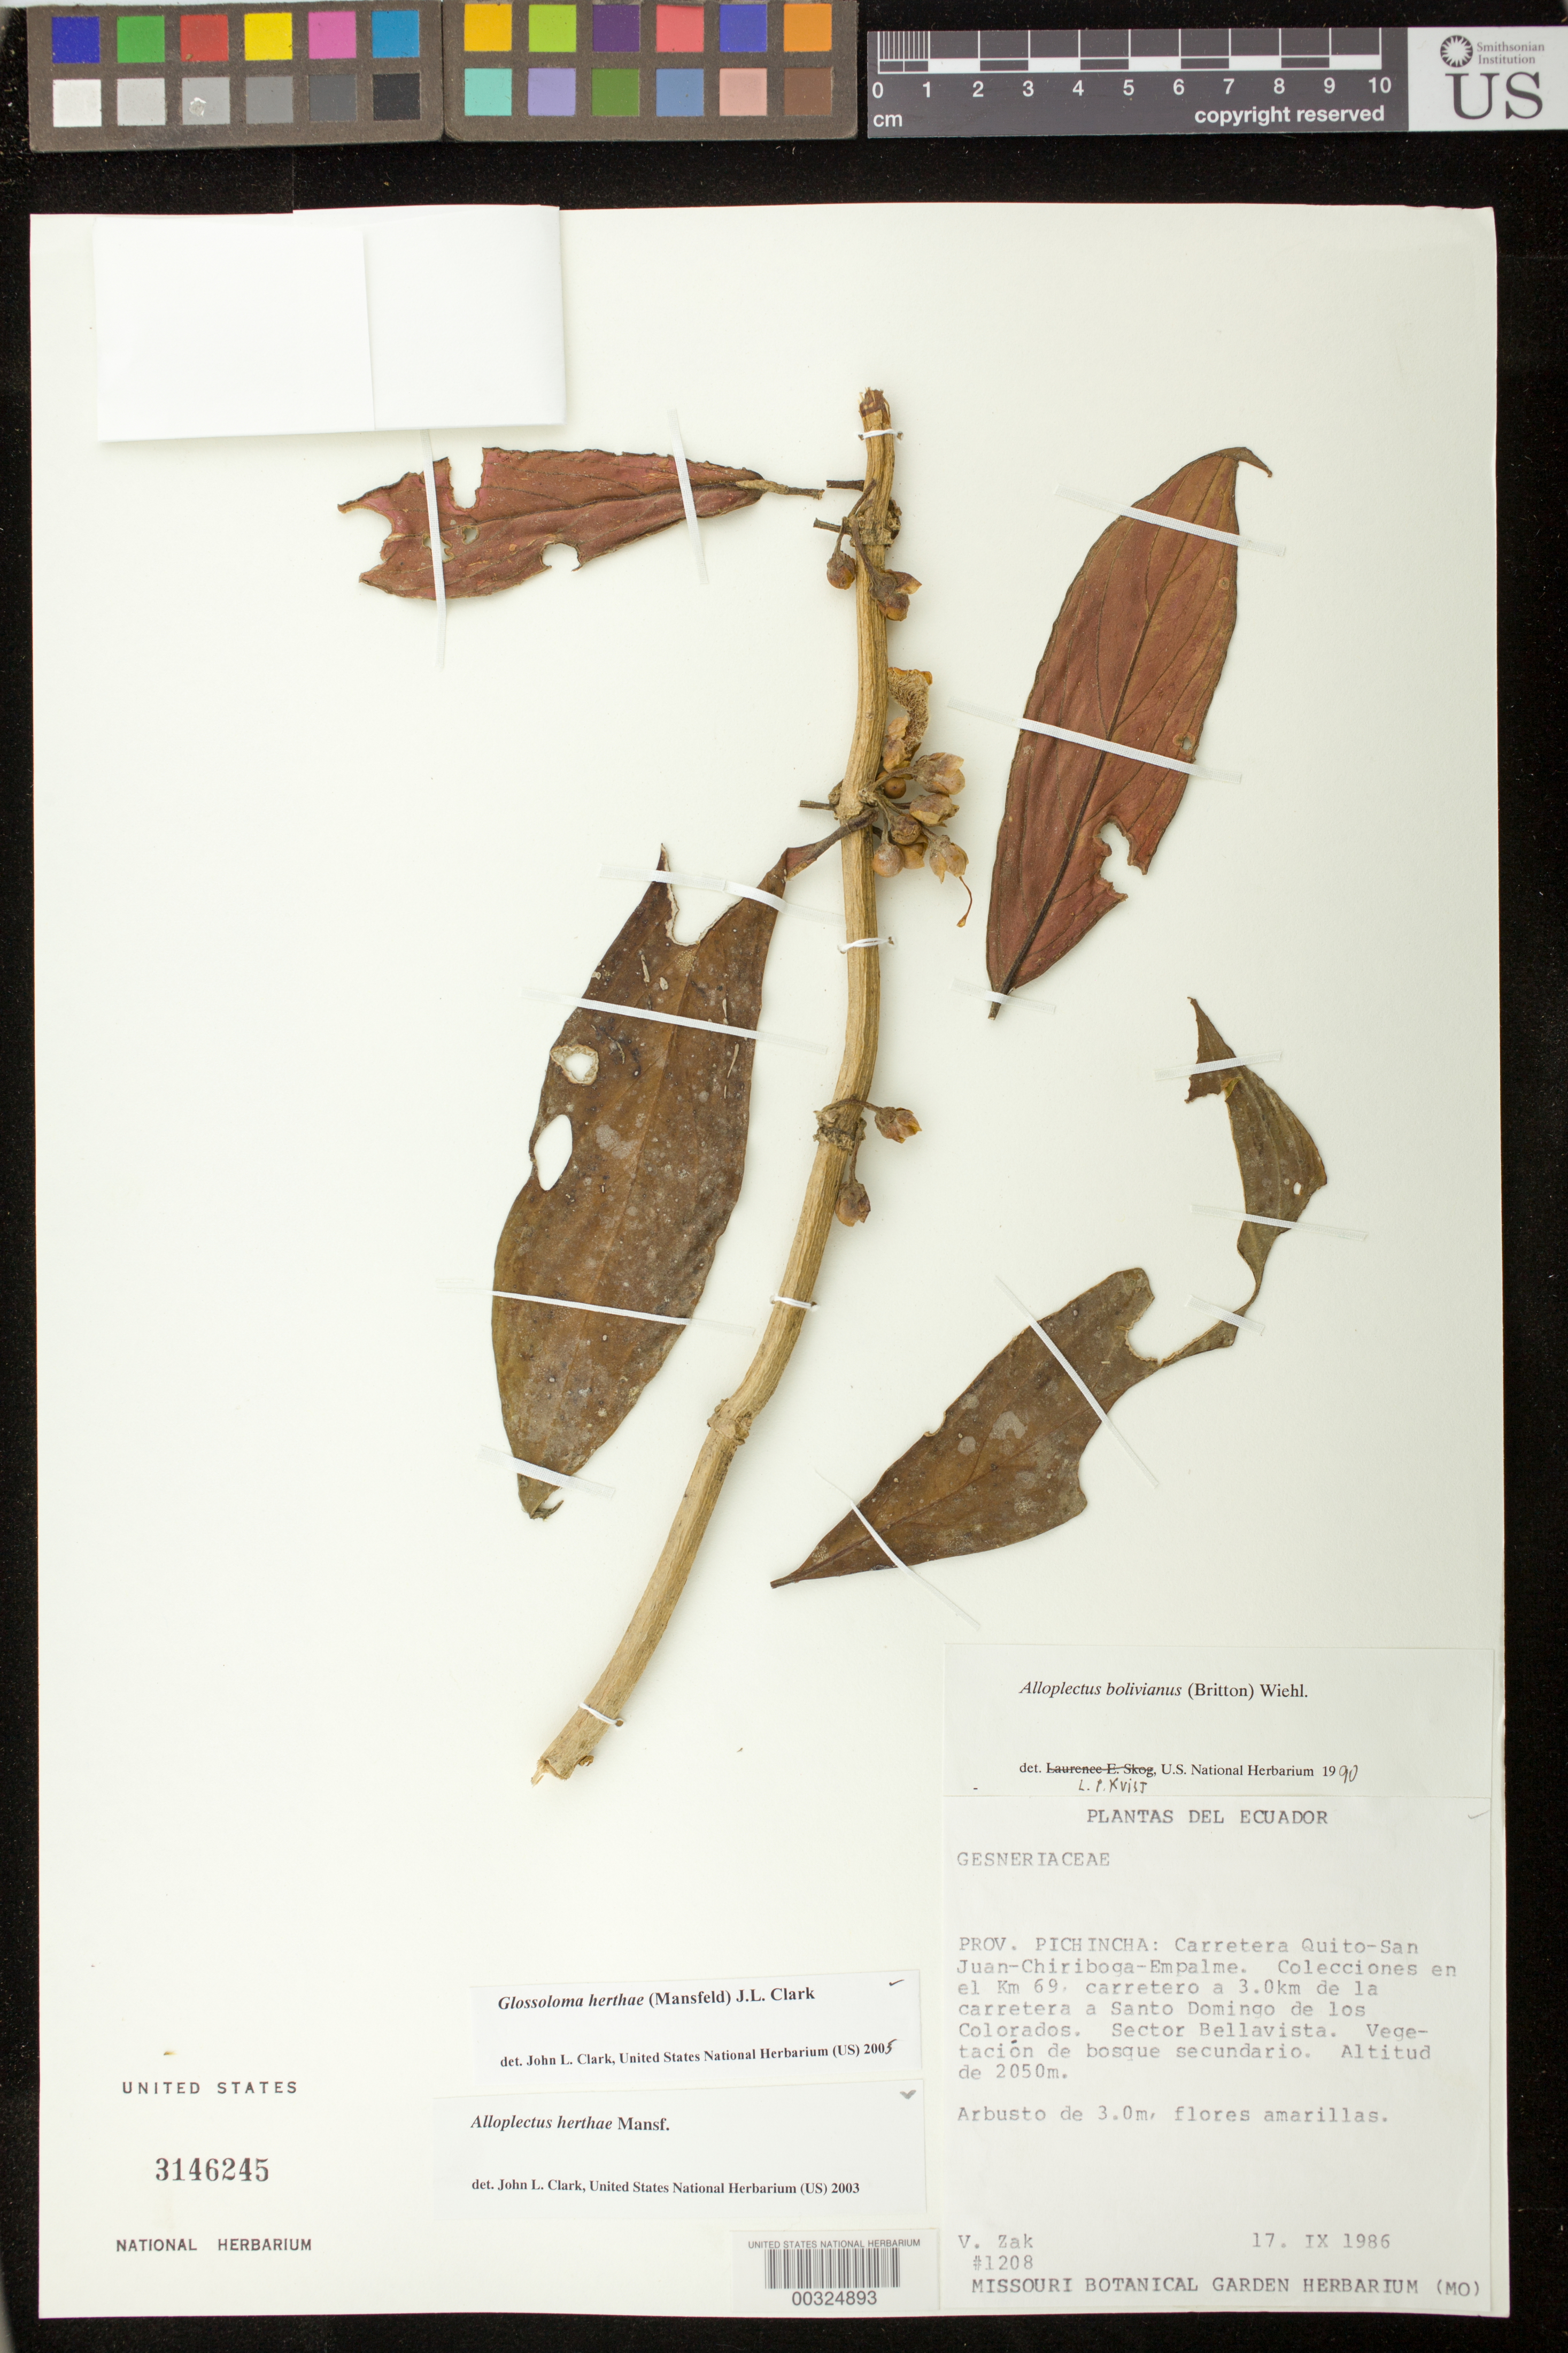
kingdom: Plantae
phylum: Tracheophyta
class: Magnoliopsida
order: Lamiales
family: Gesneriaceae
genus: Glossoloma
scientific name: Glossoloma herthae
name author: (Mansf.) J.L. Clark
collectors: V. Zak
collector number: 1208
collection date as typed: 17 Sep 1986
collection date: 1986-09-17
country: Ecuador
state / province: Pichincha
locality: Quito - San Juan - Chiriboga - Empalme highway, ...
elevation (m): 2050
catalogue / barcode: US 3146245